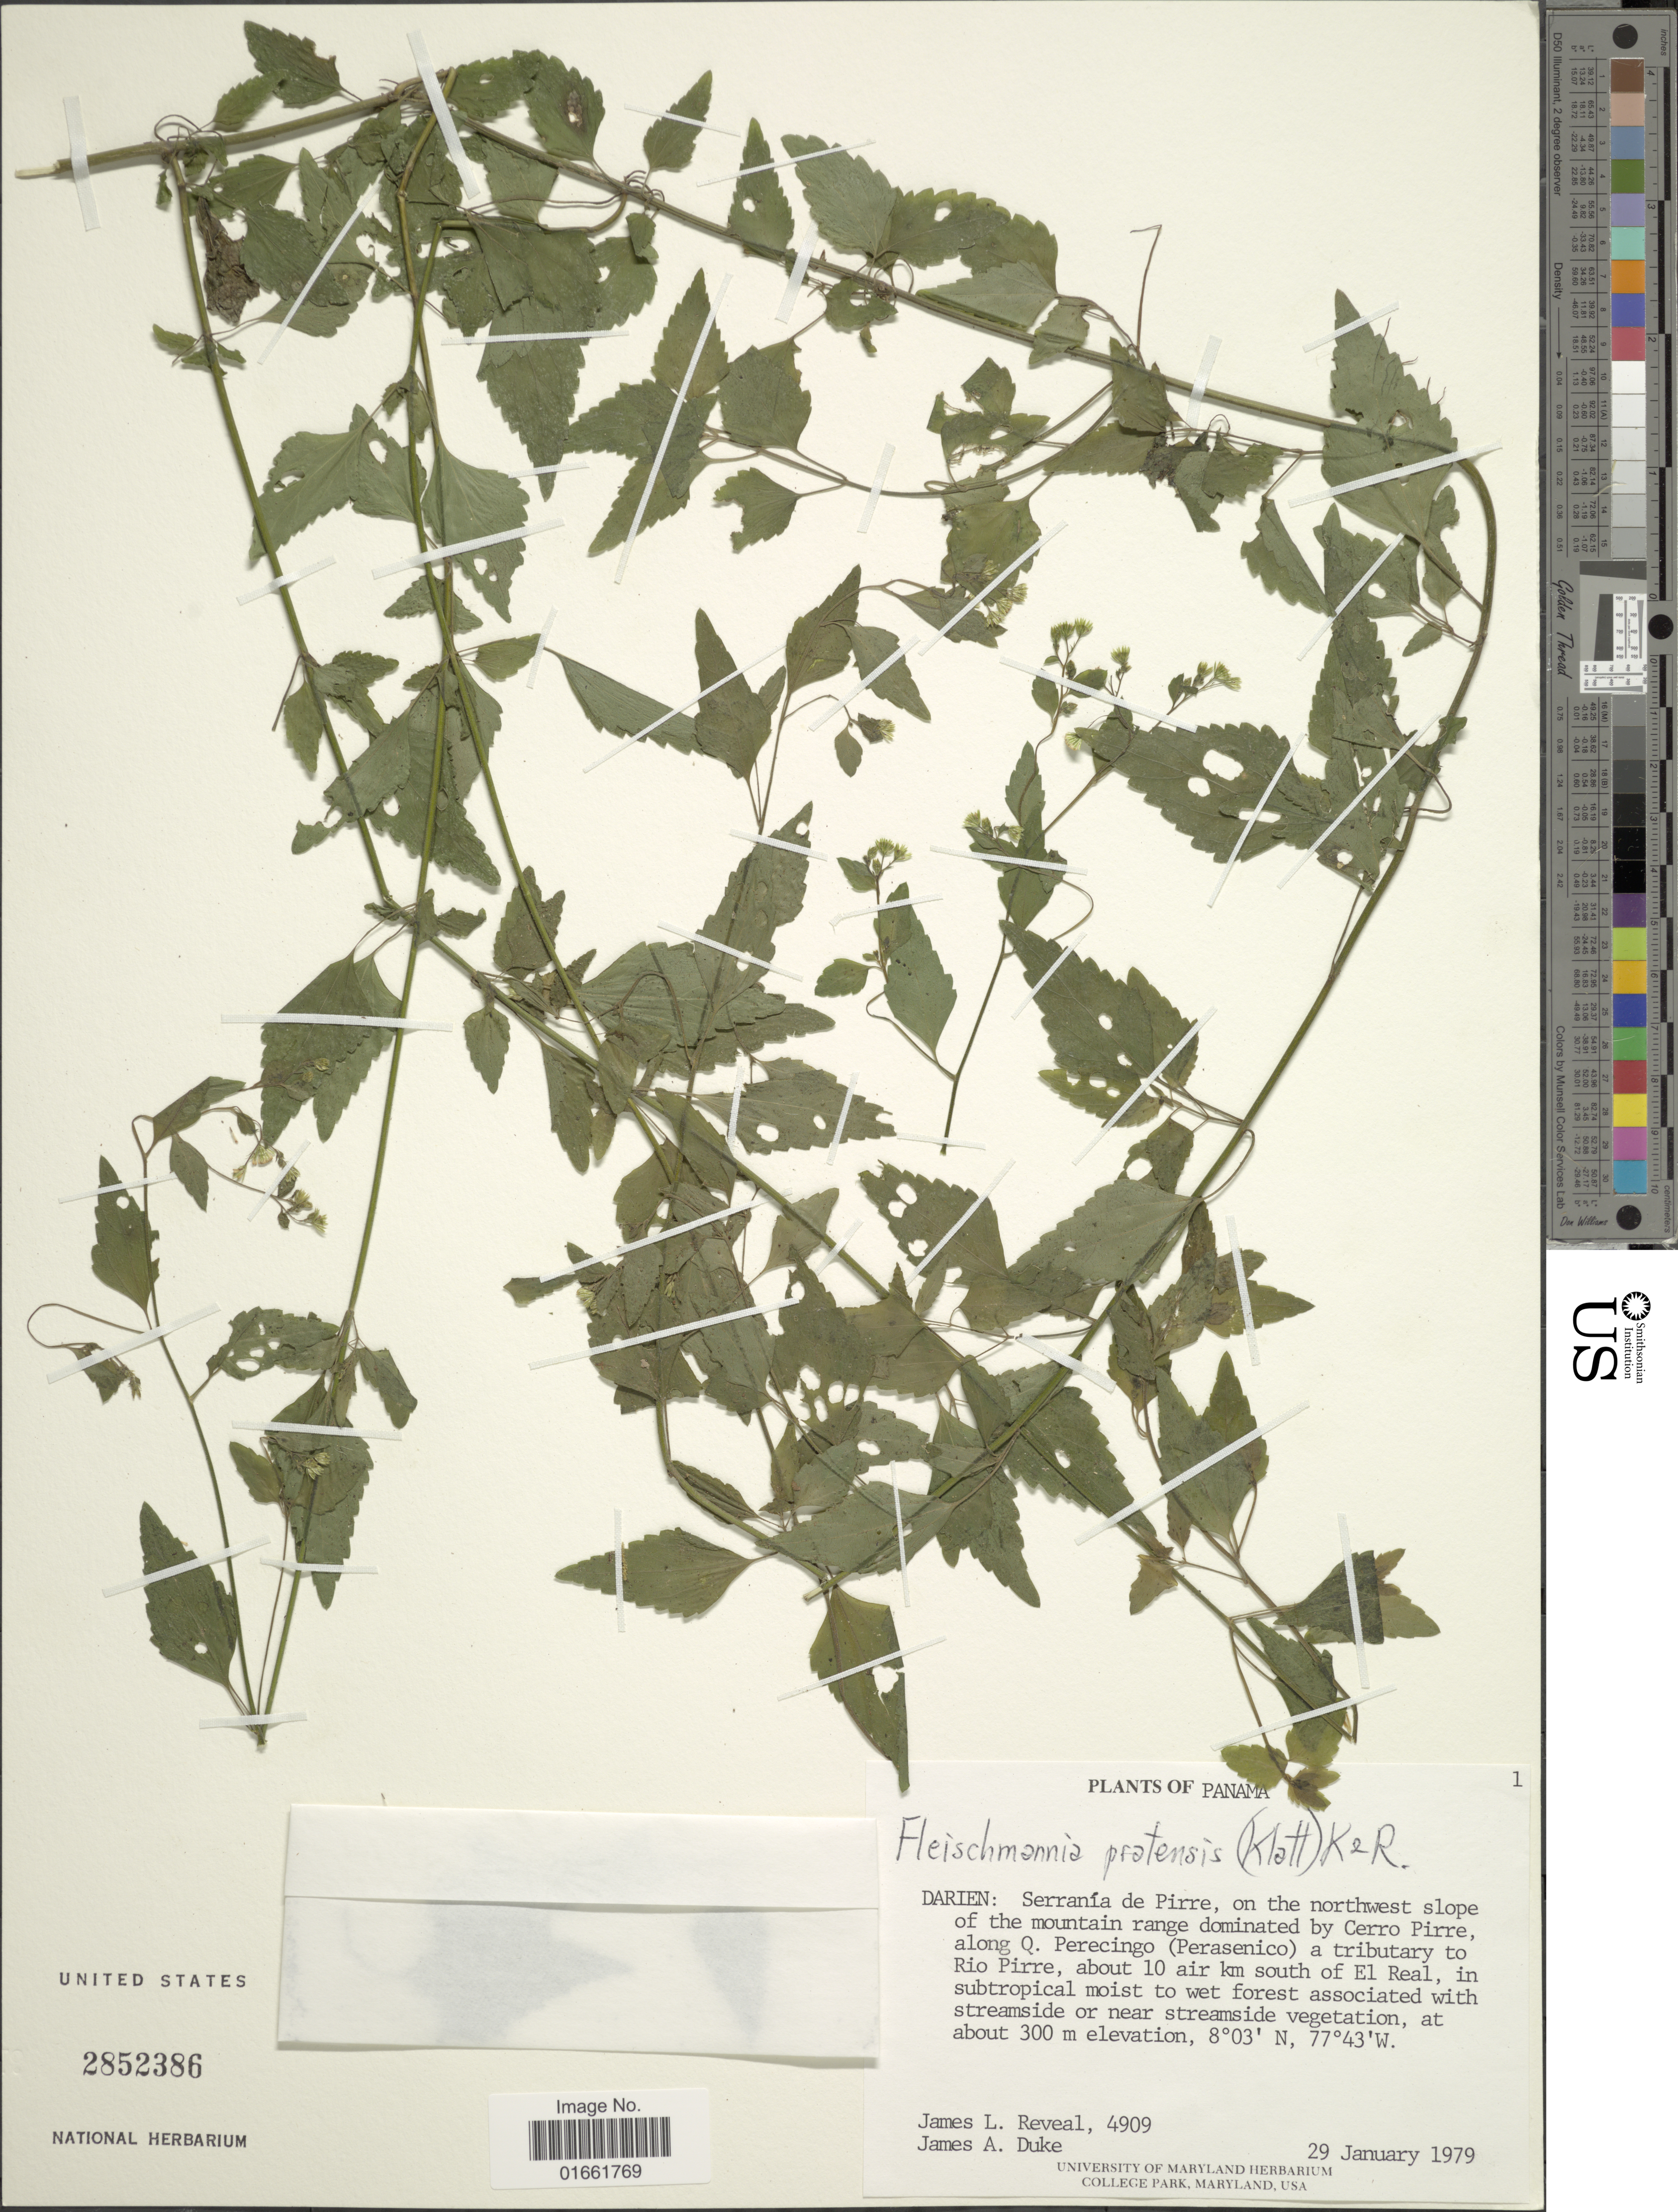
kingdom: Plantae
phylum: Tracheophyta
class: Magnoliopsida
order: Asterales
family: Asteraceae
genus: Fleischmannia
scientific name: Fleischmannia pratensis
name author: (Klatt) R.M. King & H. Rob.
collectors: J. L. Reveal & J. A. Duke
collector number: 4909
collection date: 1979-01-29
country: Panama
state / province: Darién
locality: Darien: Serranía de Pirre, on the northwest slope of the mountain range dominated by Cerro Pirre, along Q. Perecingo (Perasenico) a tributary to Rio Pirre, about 10 air km south of El Real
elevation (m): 300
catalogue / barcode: US 2852386